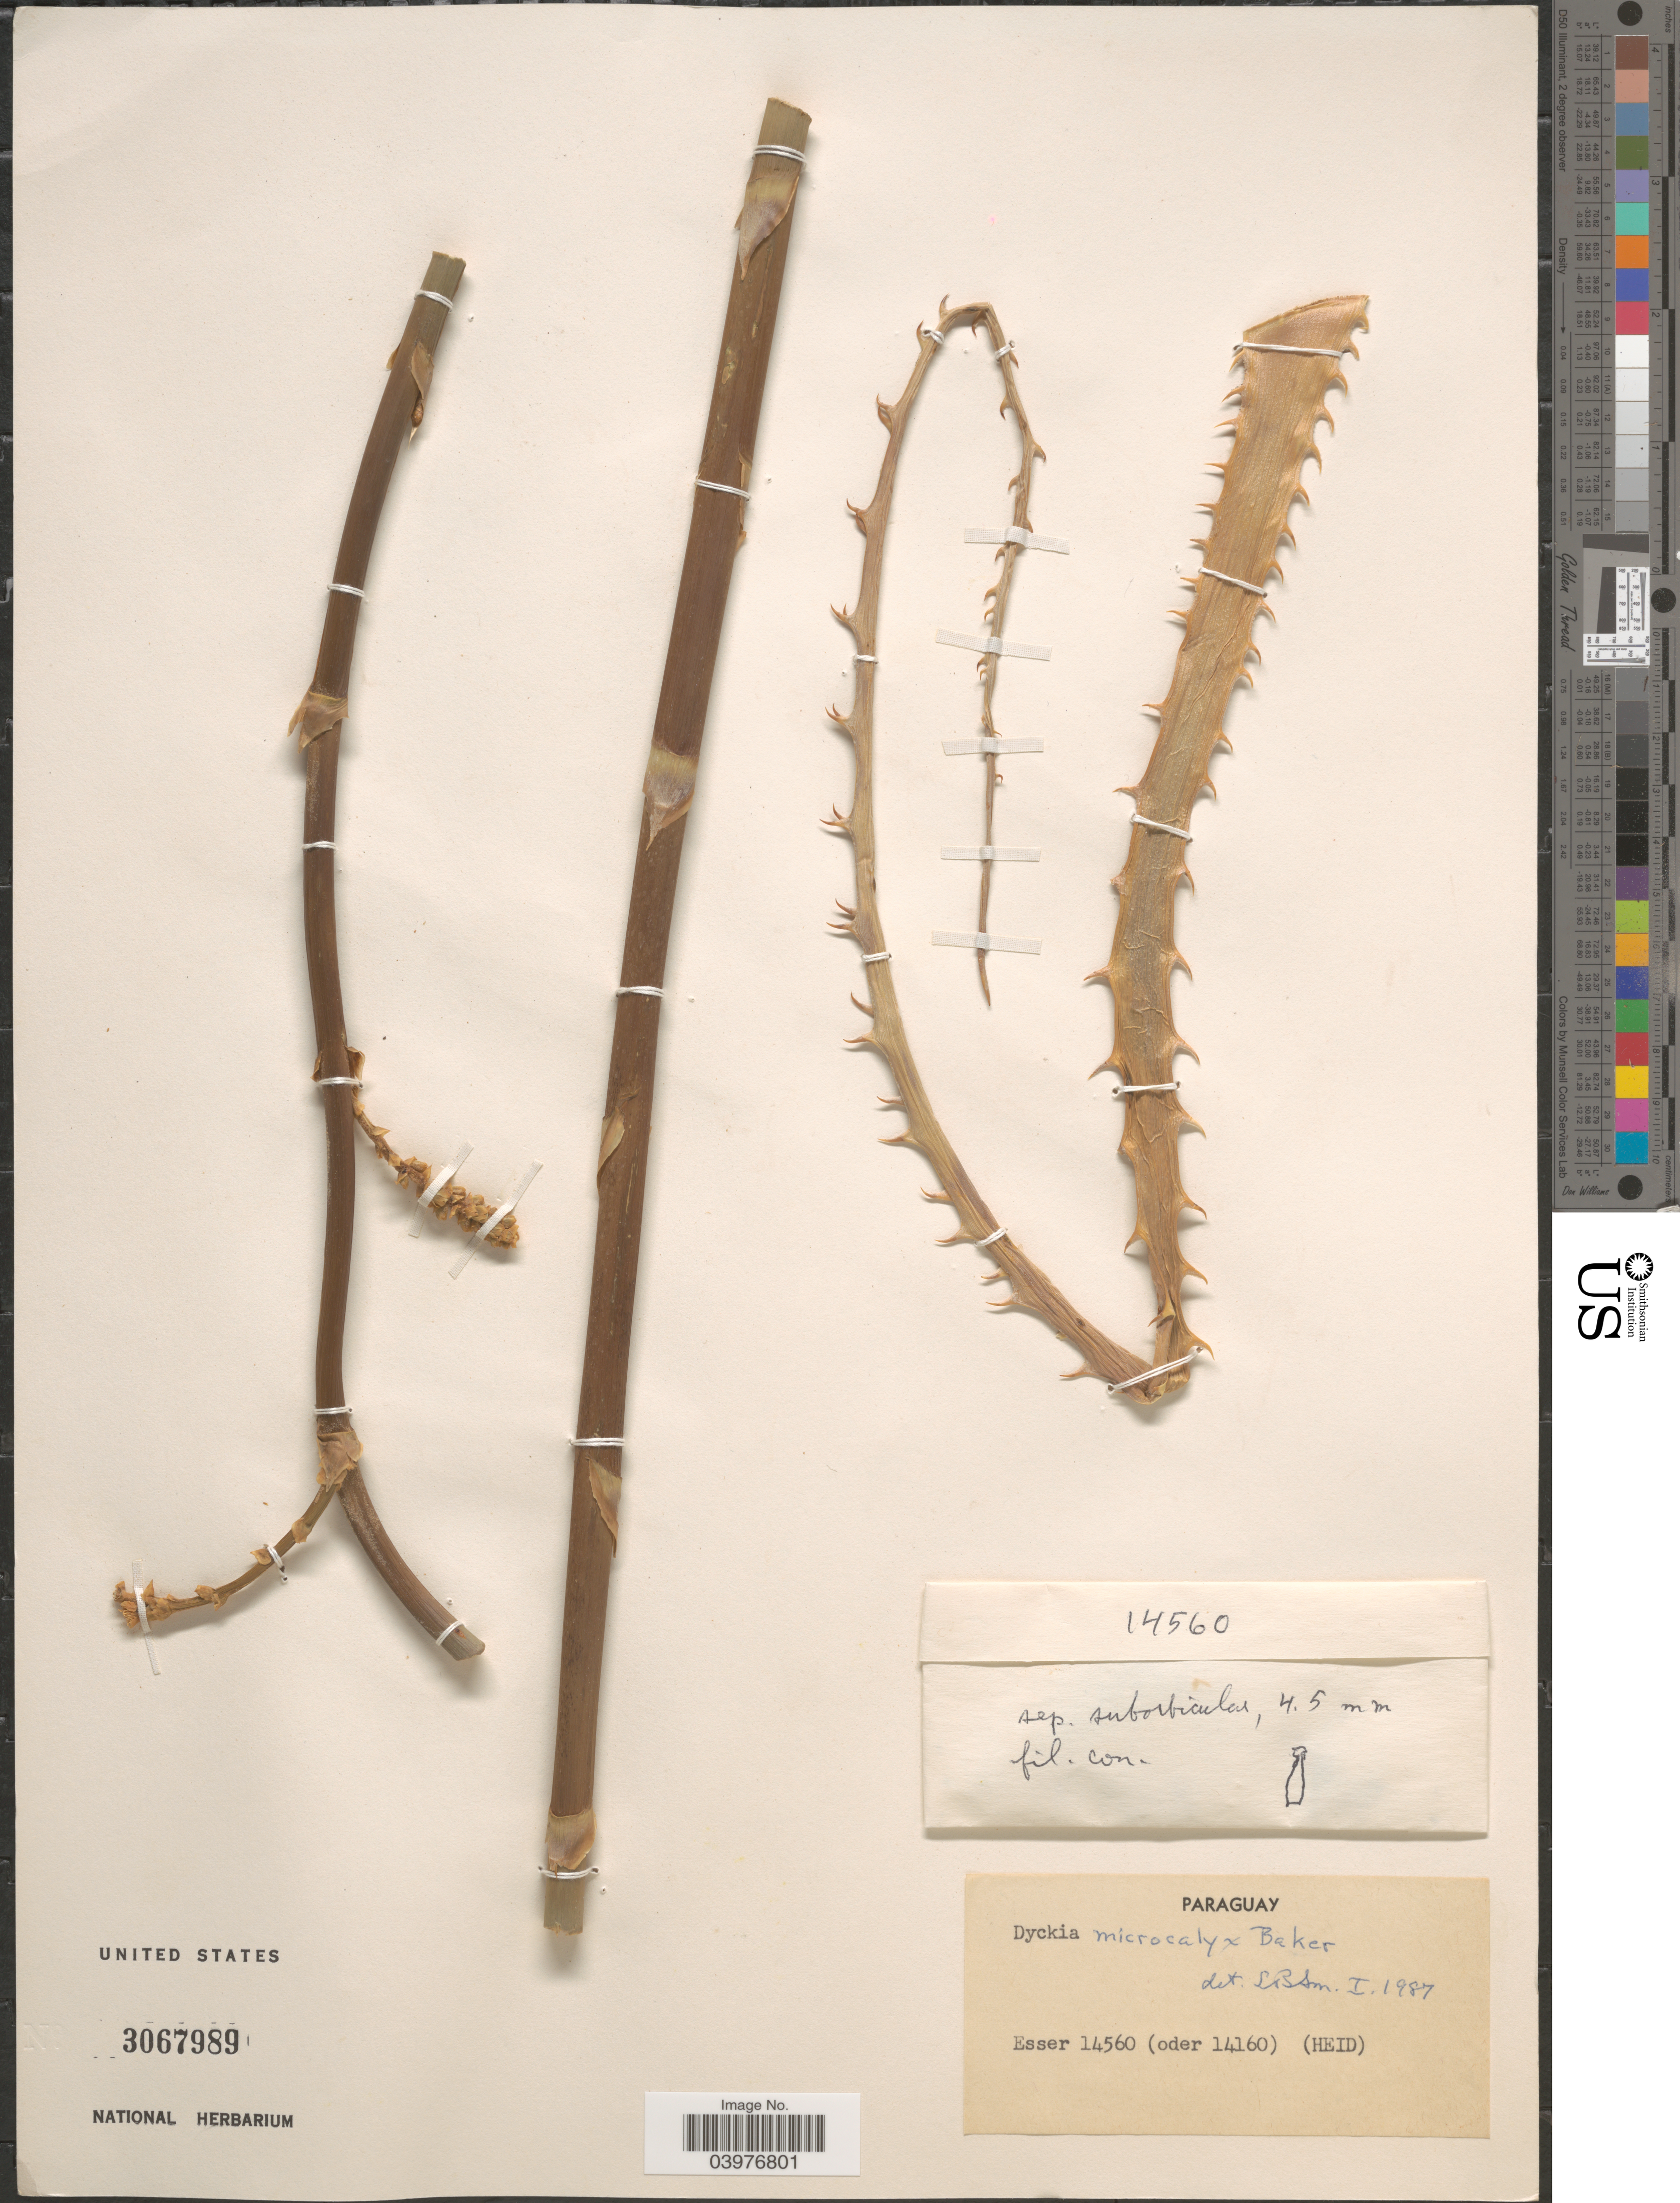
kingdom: Plantae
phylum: Tracheophyta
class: Liliopsida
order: Poales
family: Bromeliaceae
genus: Dyckia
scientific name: Dyckia microcalyx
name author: Baker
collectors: -- Esser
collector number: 14560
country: Paraguay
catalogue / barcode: US 3067989